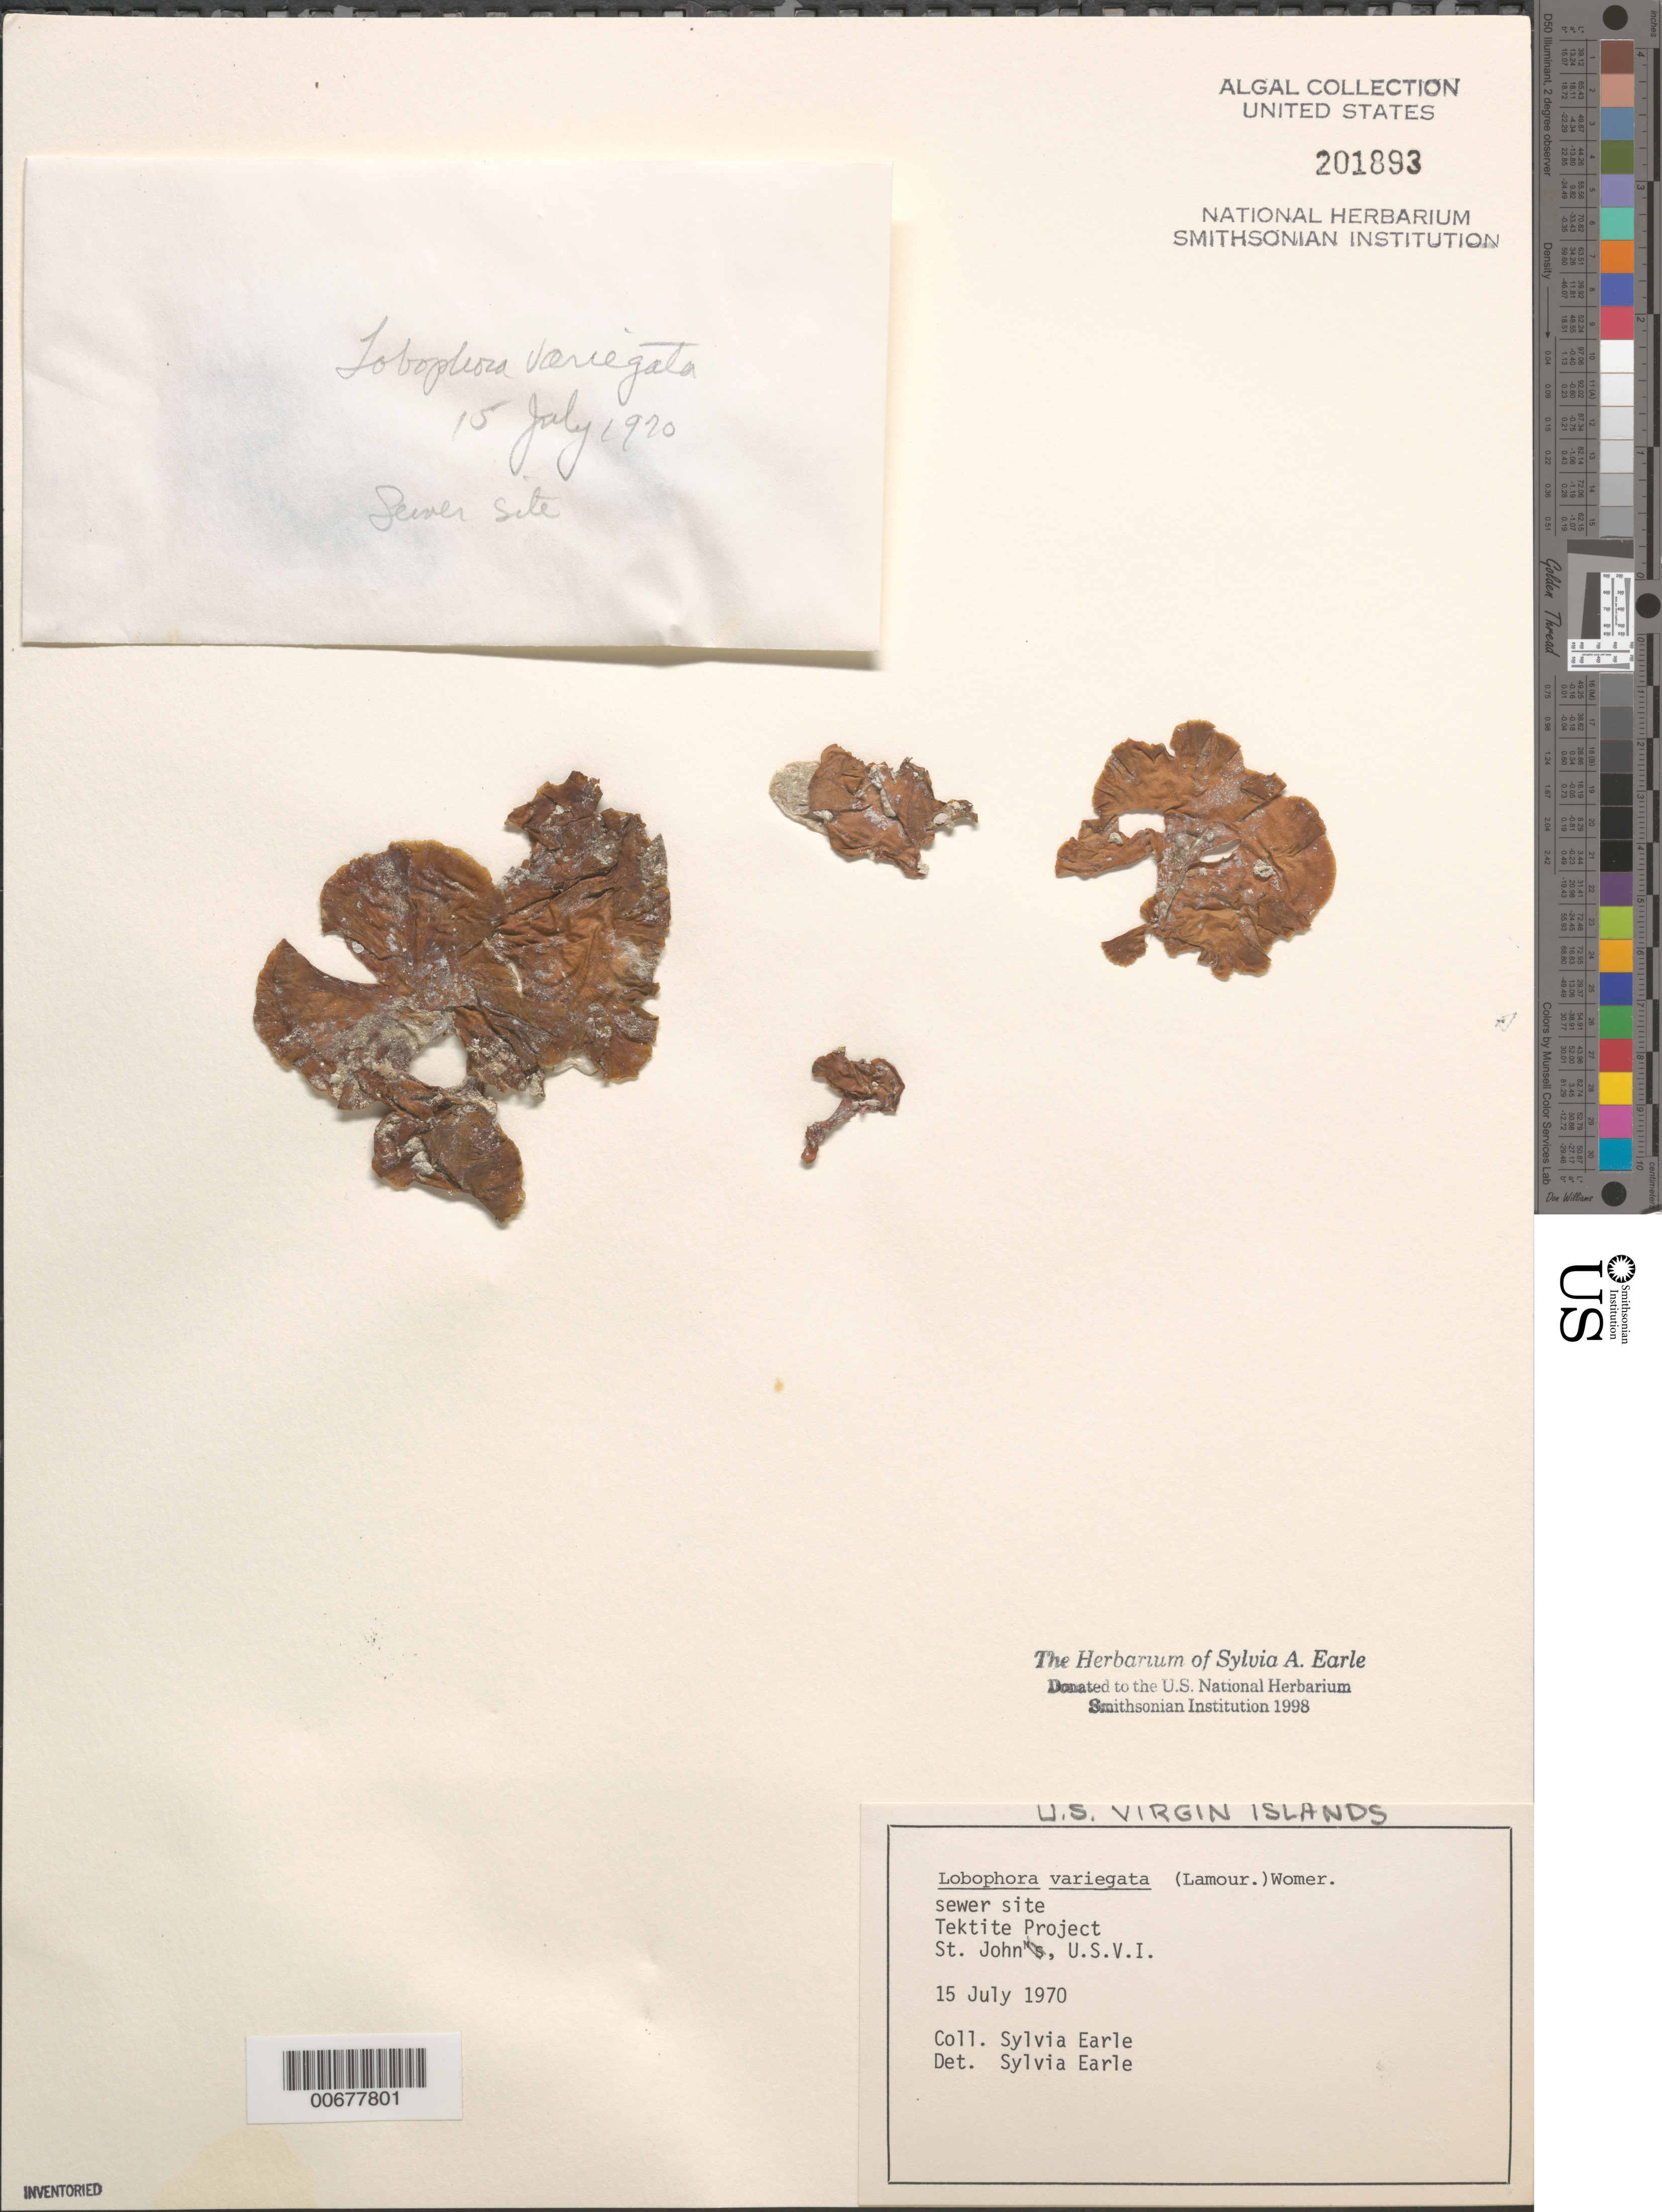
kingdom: Chromista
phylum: Ochrophyta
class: Phaeophyceae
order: Dictyotales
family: Dictyotaceae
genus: Lobophora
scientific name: Lobophora variegata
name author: (J.V.Lamouroux) Womersley & E.C. Oliveira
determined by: Earle, S. A.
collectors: S. A. Earle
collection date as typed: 15 Jul 1970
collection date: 1970-07-15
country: U.S. Virgin Islands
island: St. John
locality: Tektite Project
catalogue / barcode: US 201893